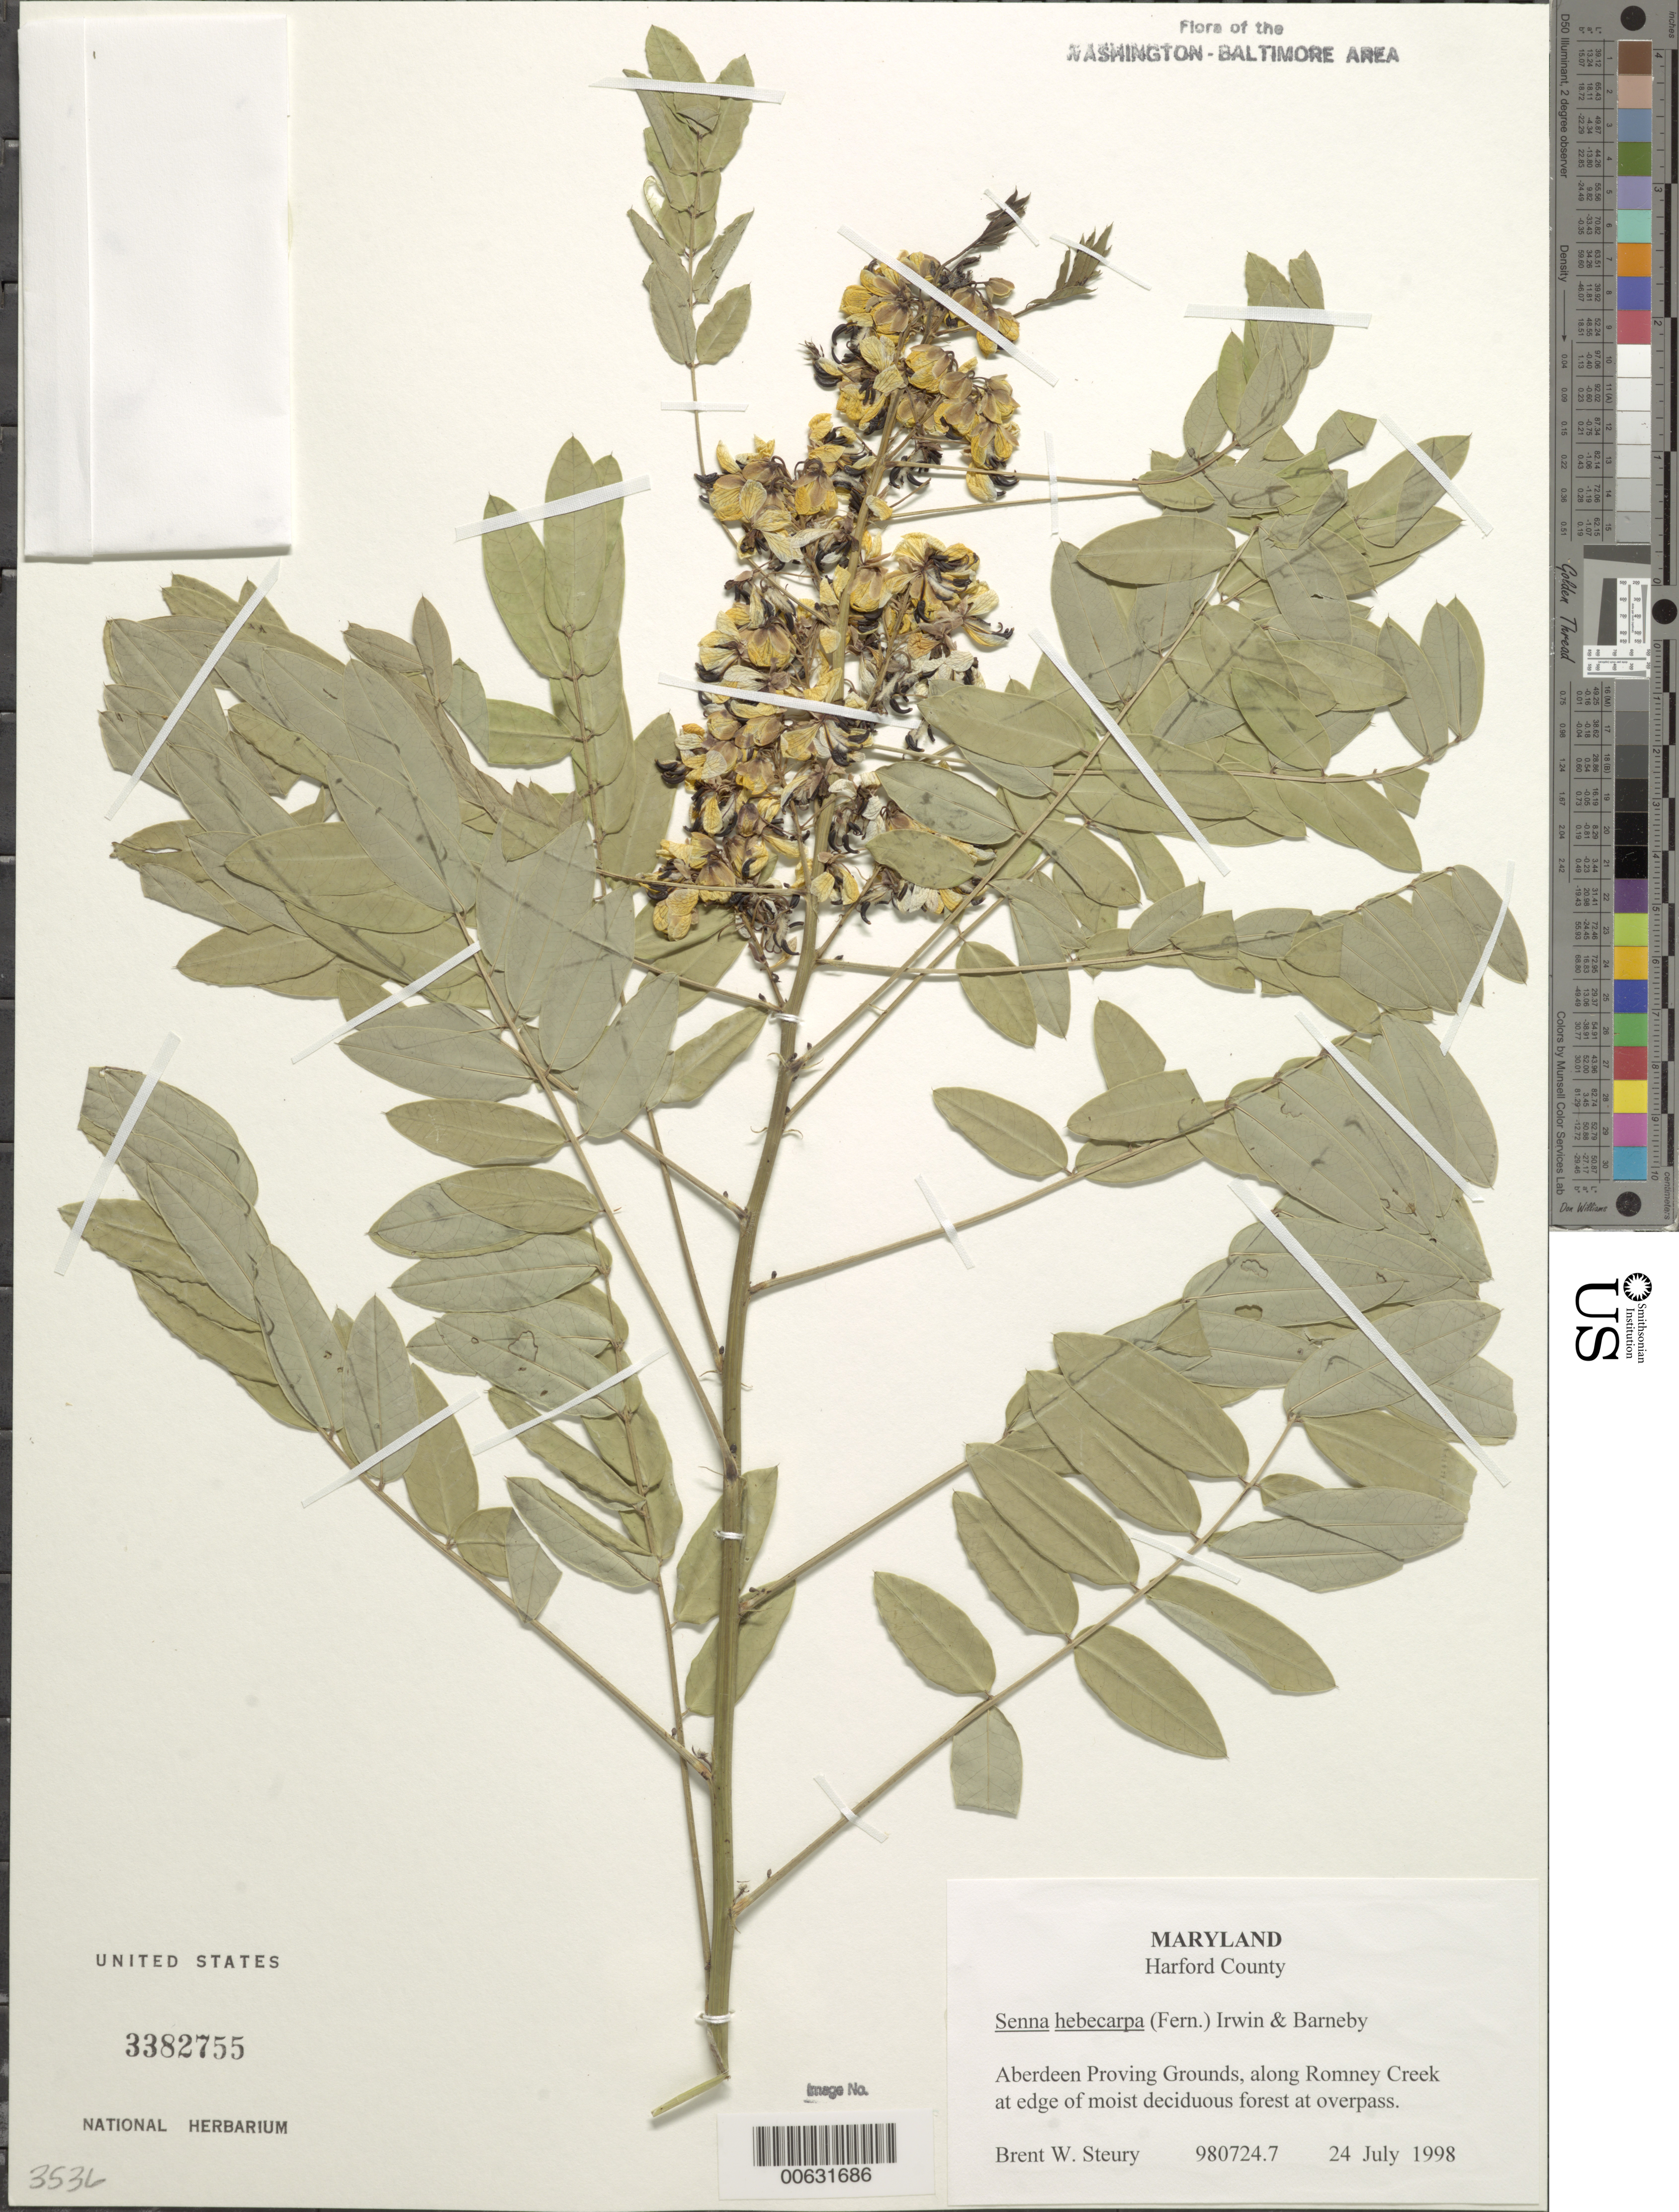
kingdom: Plantae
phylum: Tracheophyta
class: Magnoliopsida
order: Fabales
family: Fabaceae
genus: Senna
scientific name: Senna hebecarpa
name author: (Fernald) H.S. Irwin & Barneby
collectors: B. Steury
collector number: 980724.7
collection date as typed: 24 Jul 1998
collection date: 1998-07-24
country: United States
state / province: Maryland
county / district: Harford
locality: Aberdeen Proving Ground, along Romney Creek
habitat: Edge of moist deciduous forest at overpass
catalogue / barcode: US 3382755